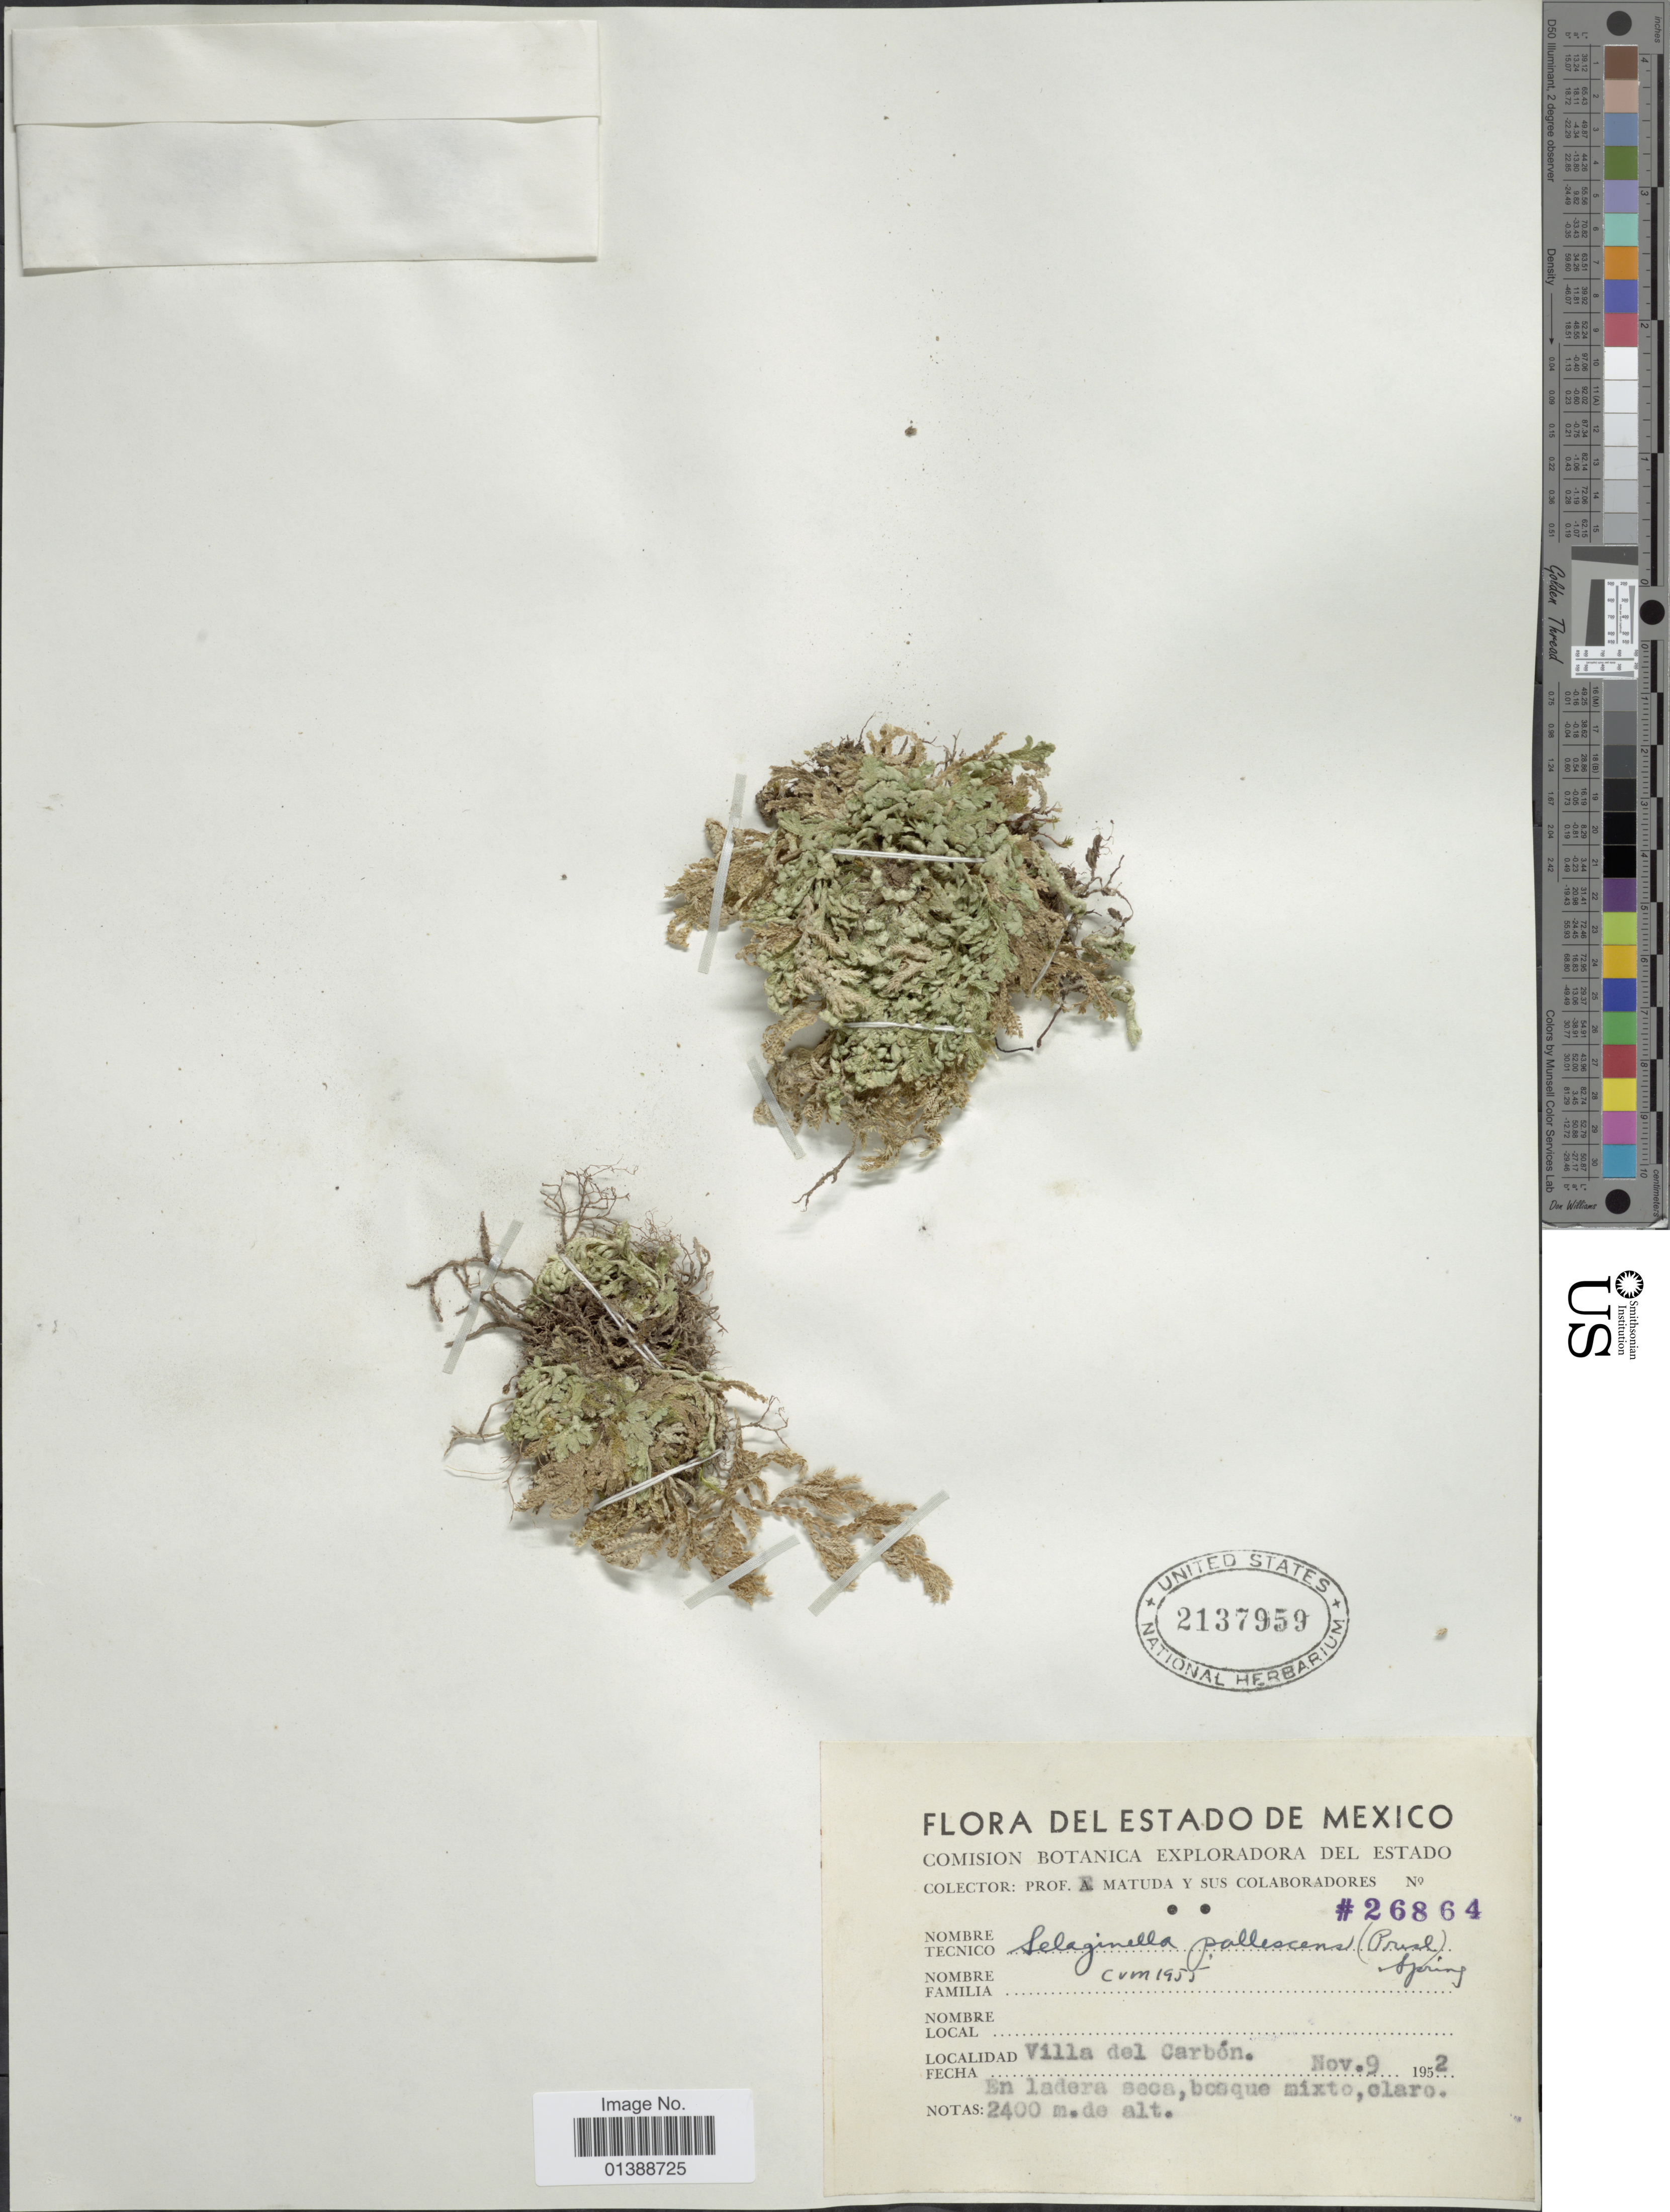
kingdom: Plantae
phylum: Tracheophyta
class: Lycopodiopsida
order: Selaginellales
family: Selaginellaceae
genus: Selaginella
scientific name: Selaginella pallescens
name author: (C. Presl) Spring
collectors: E. Matuda & et al.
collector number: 26864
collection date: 1952-11-09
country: Mexico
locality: Villa del Carbón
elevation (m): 2400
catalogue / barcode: US 2137959